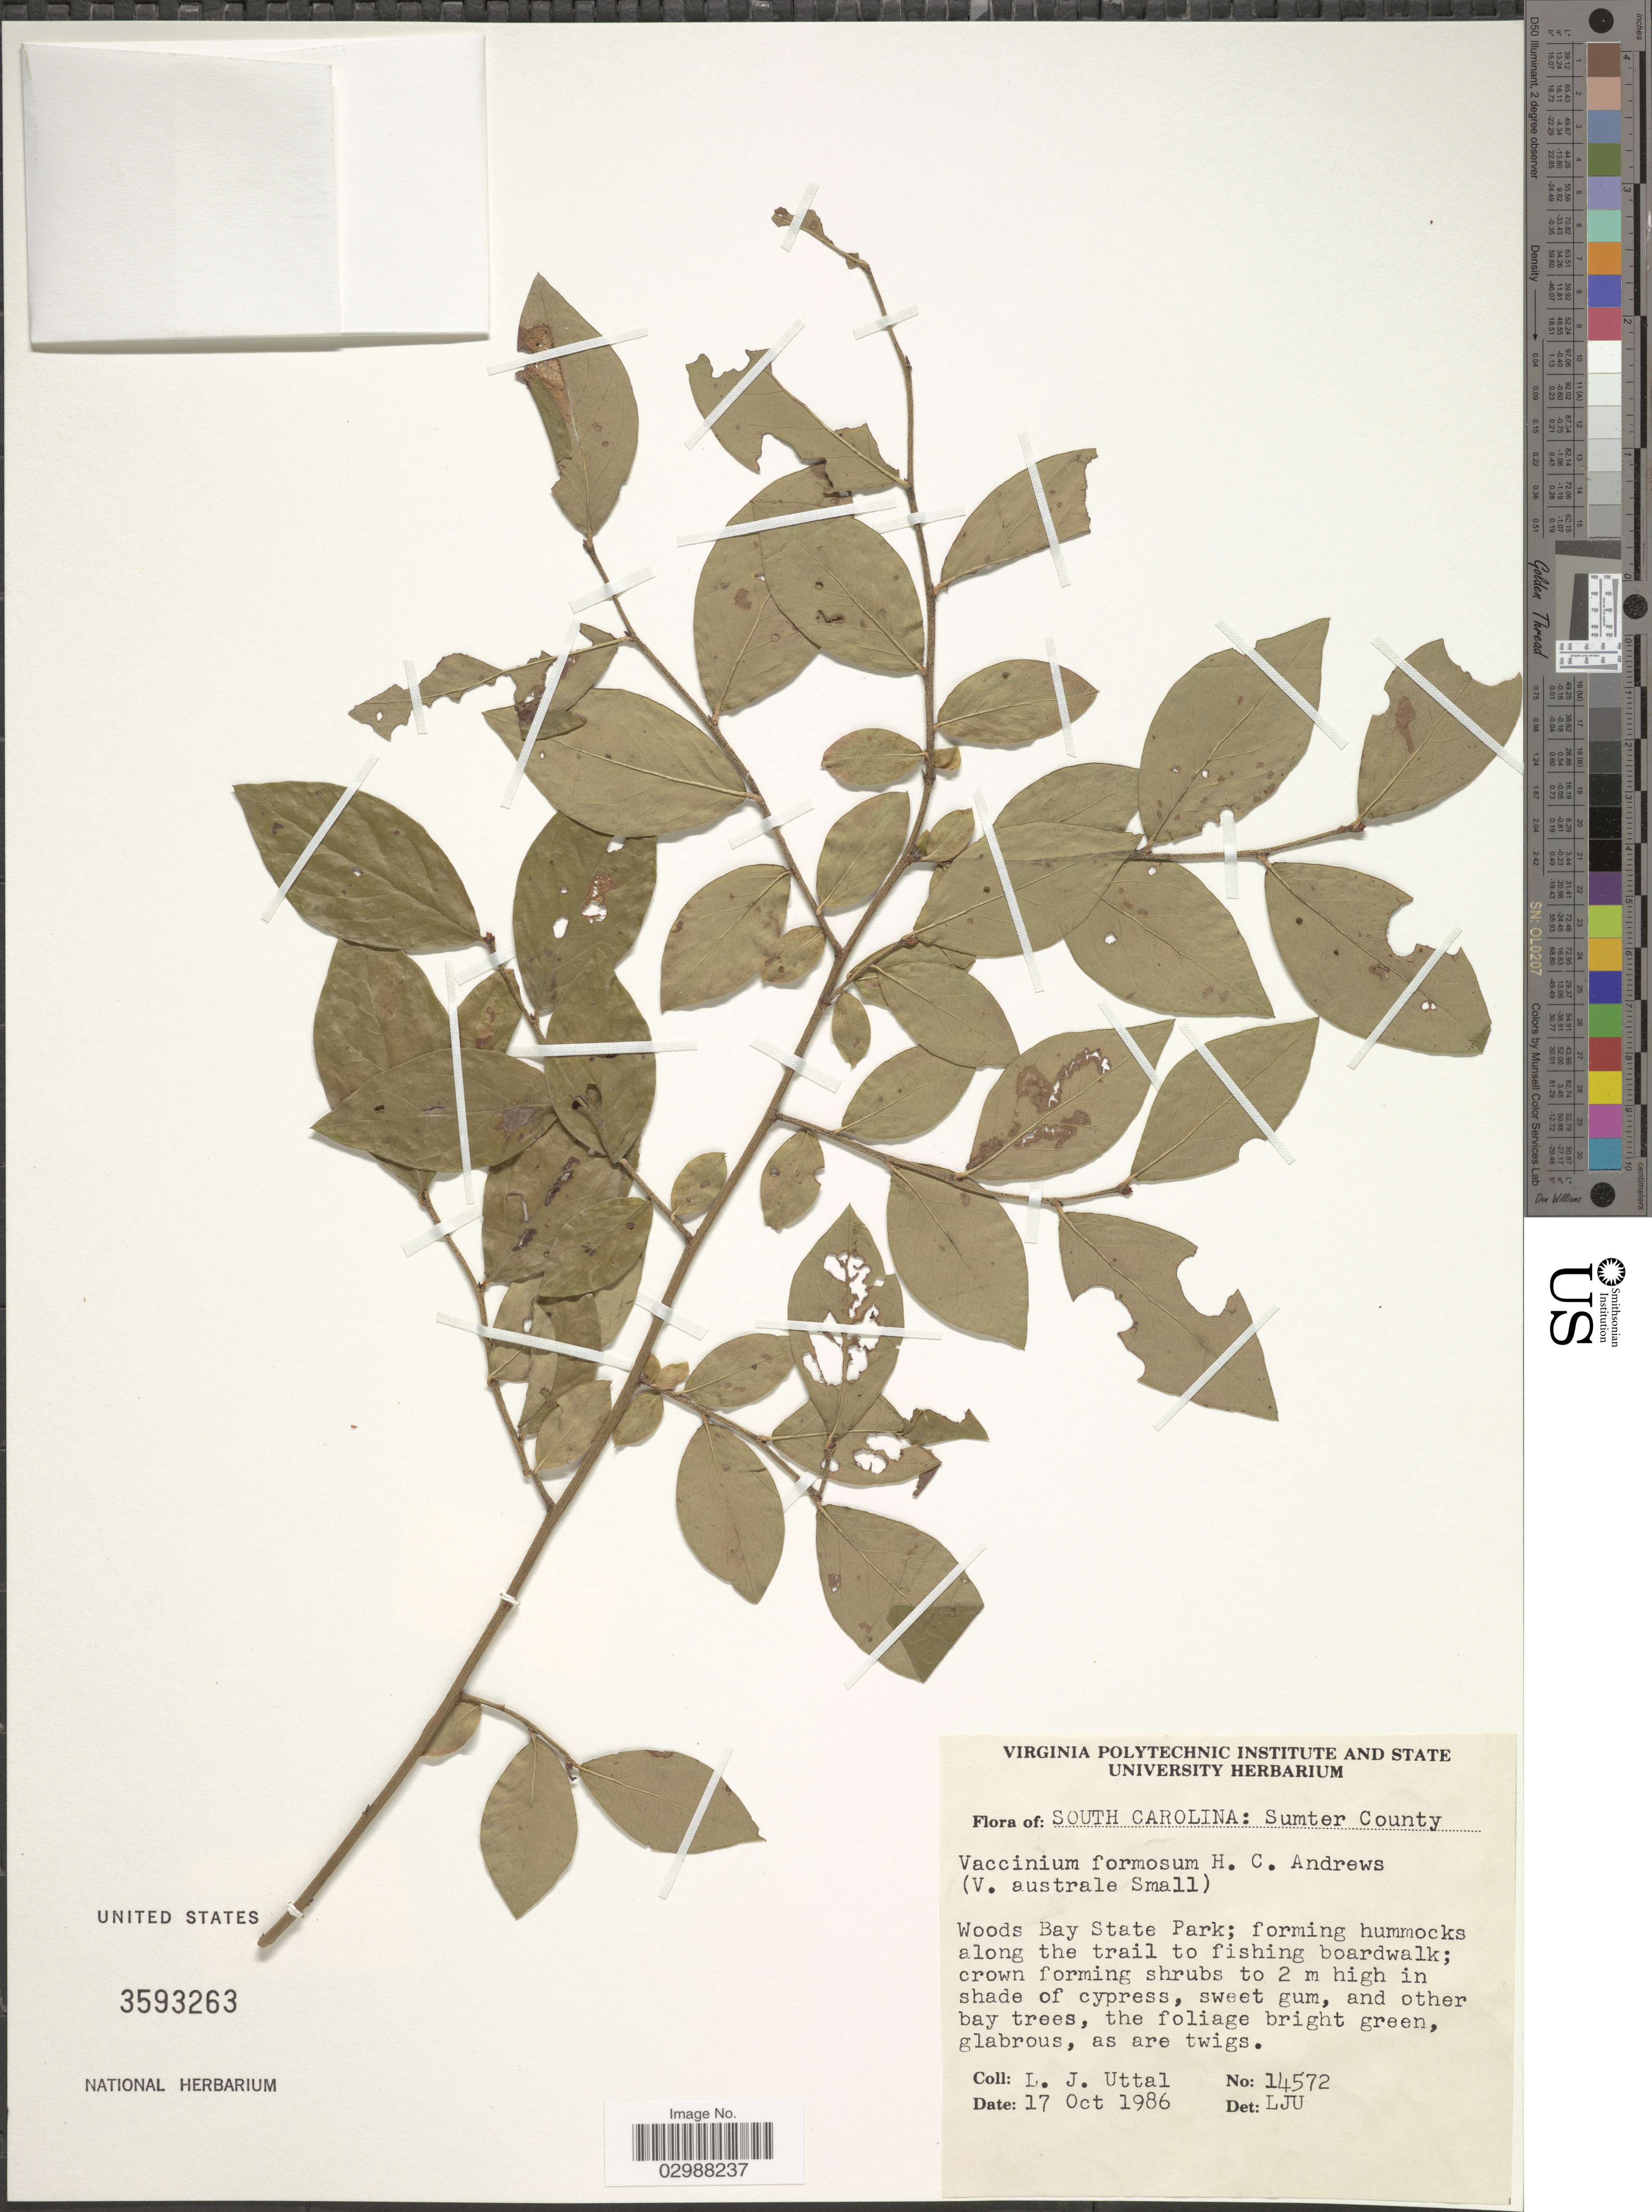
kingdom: Plantae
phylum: Tracheophyta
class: Magnoliopsida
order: Ericales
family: Ericaceae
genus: Vaccinium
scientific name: Vaccinium formosum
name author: Andrews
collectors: L. Uttal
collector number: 14572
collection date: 1986-10-17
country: United States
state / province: South Carolina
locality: Sumter County. Woods Bay State Park.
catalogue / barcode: US 3593263